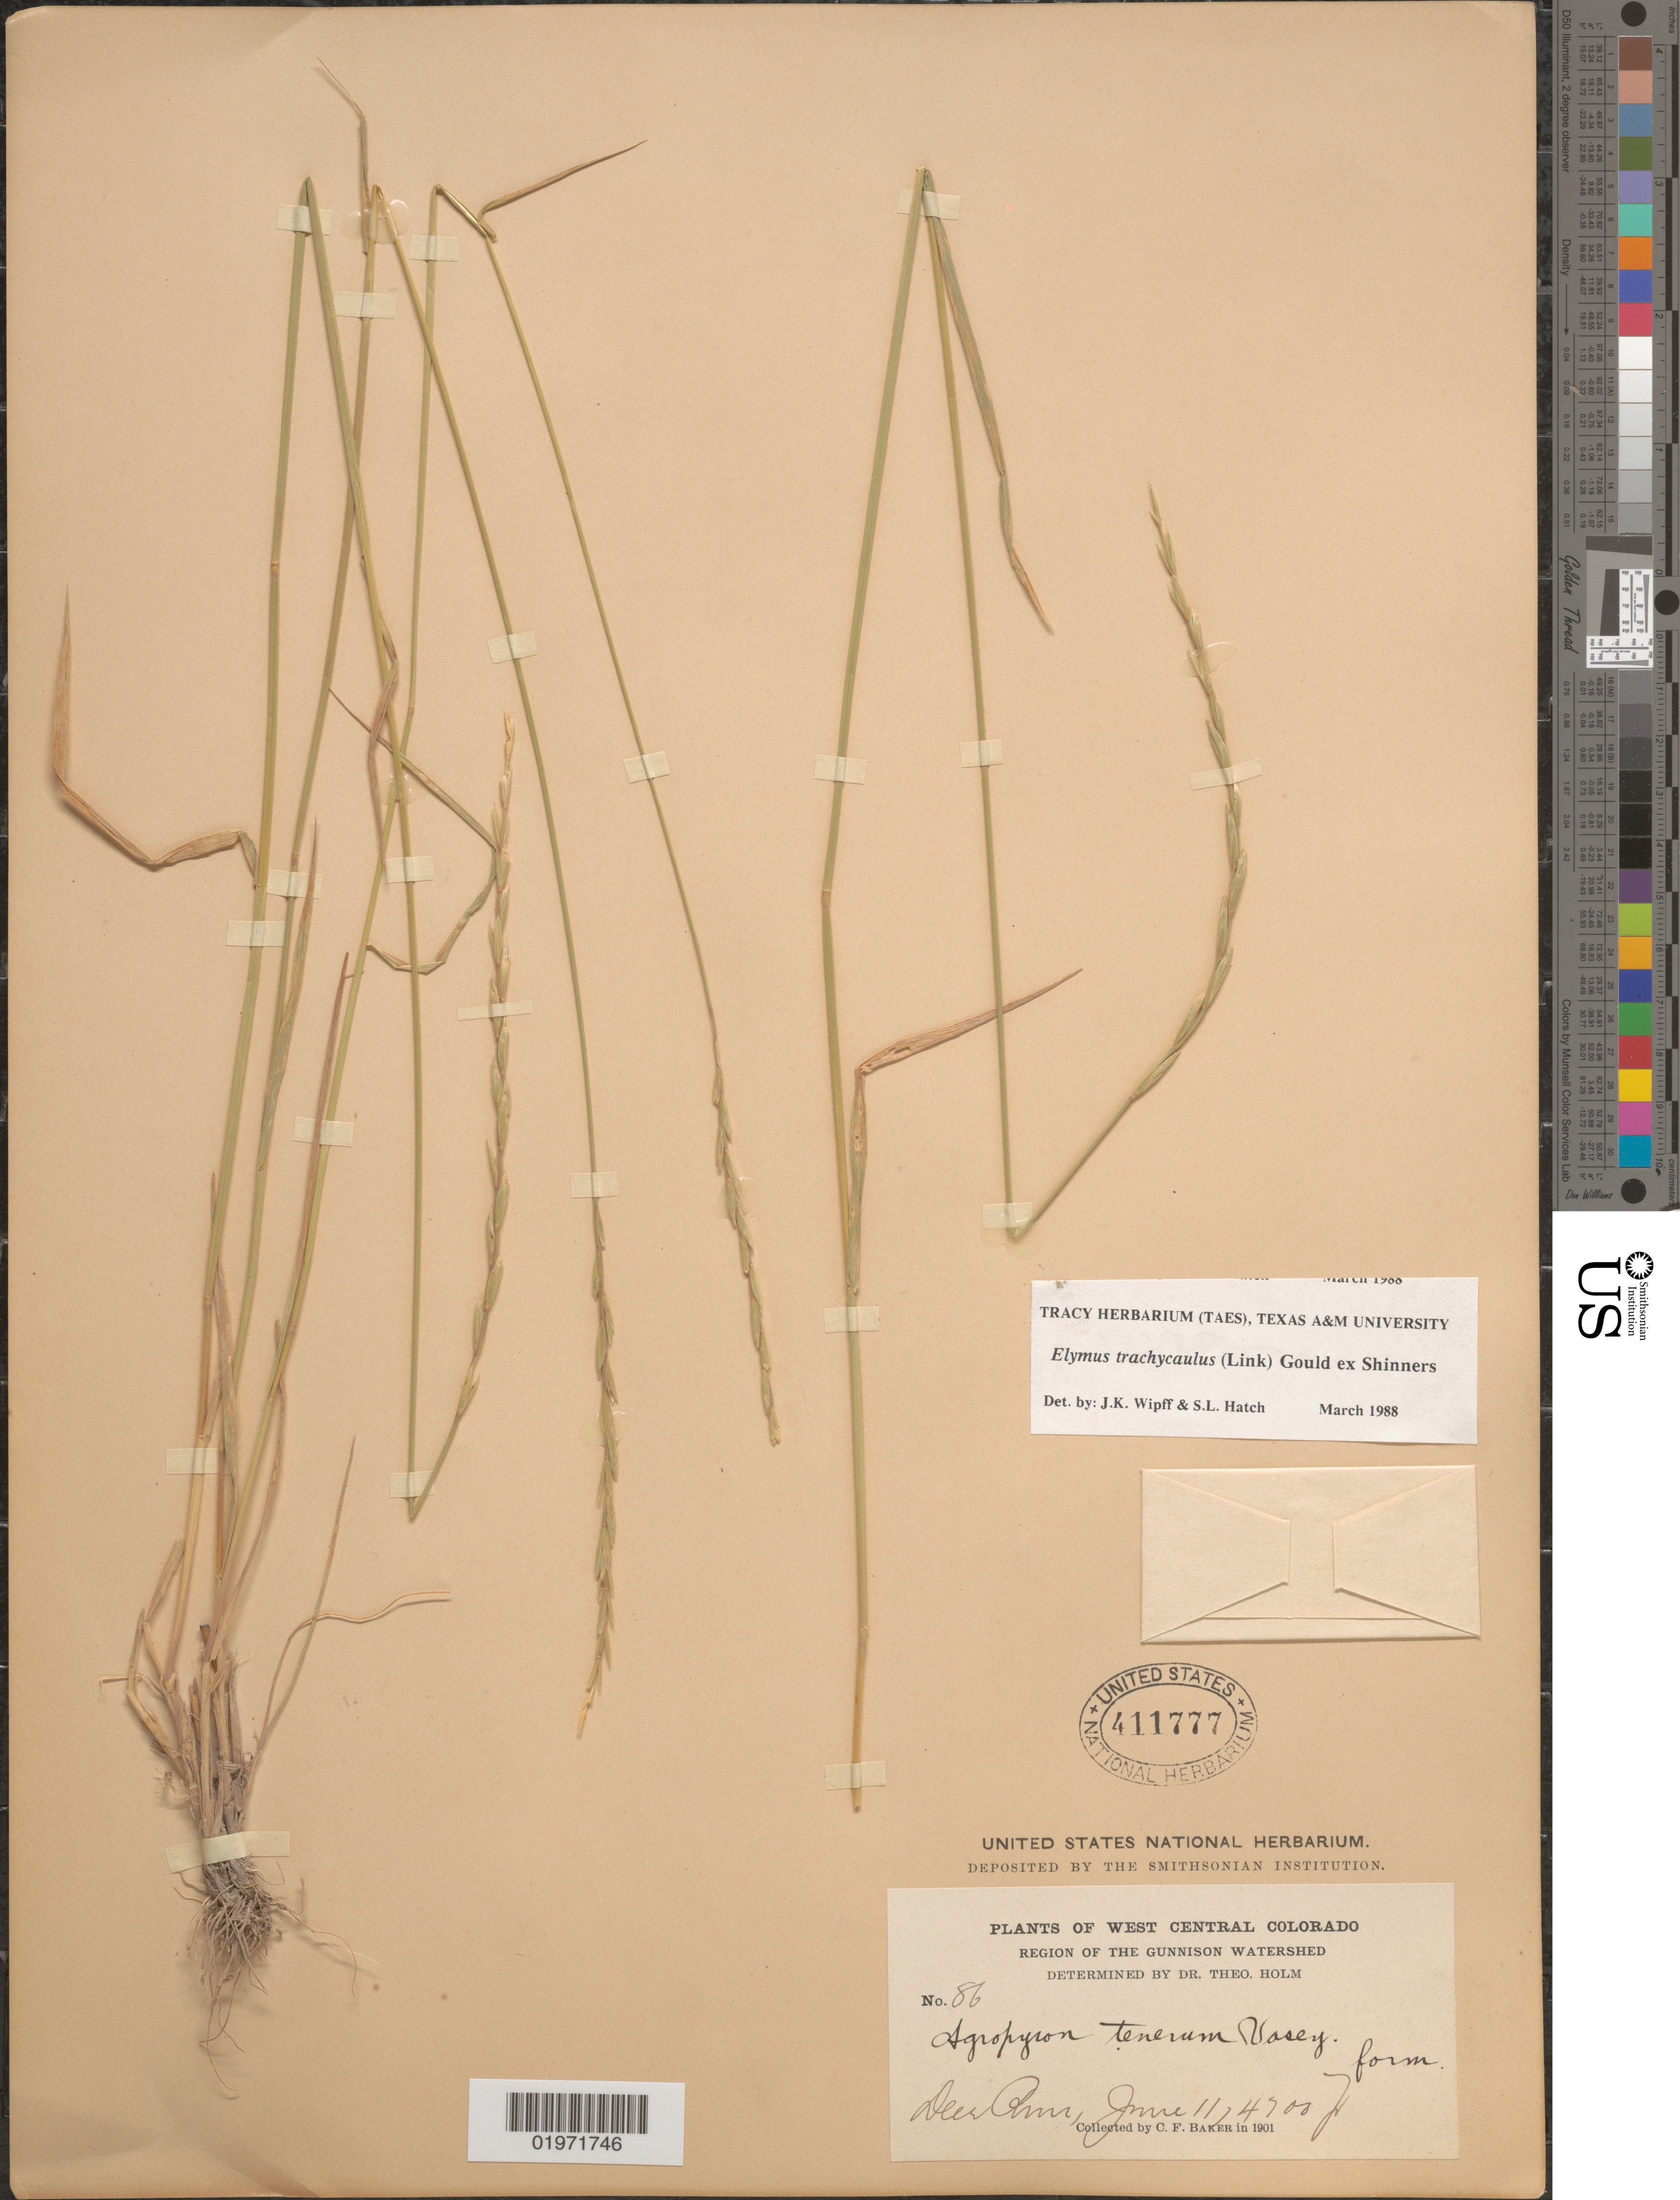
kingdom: Plantae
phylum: Tracheophyta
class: Liliopsida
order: Poales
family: Poaceae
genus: Elymus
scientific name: Elymus trachycaulus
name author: (Link) Gould ex Shinners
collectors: C. F. Baker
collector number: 86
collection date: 1901-06-11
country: United States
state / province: Colorado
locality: West Central Colorado. Region of the Gunnison Watershed. Deer Run.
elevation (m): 1433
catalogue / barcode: US 411777